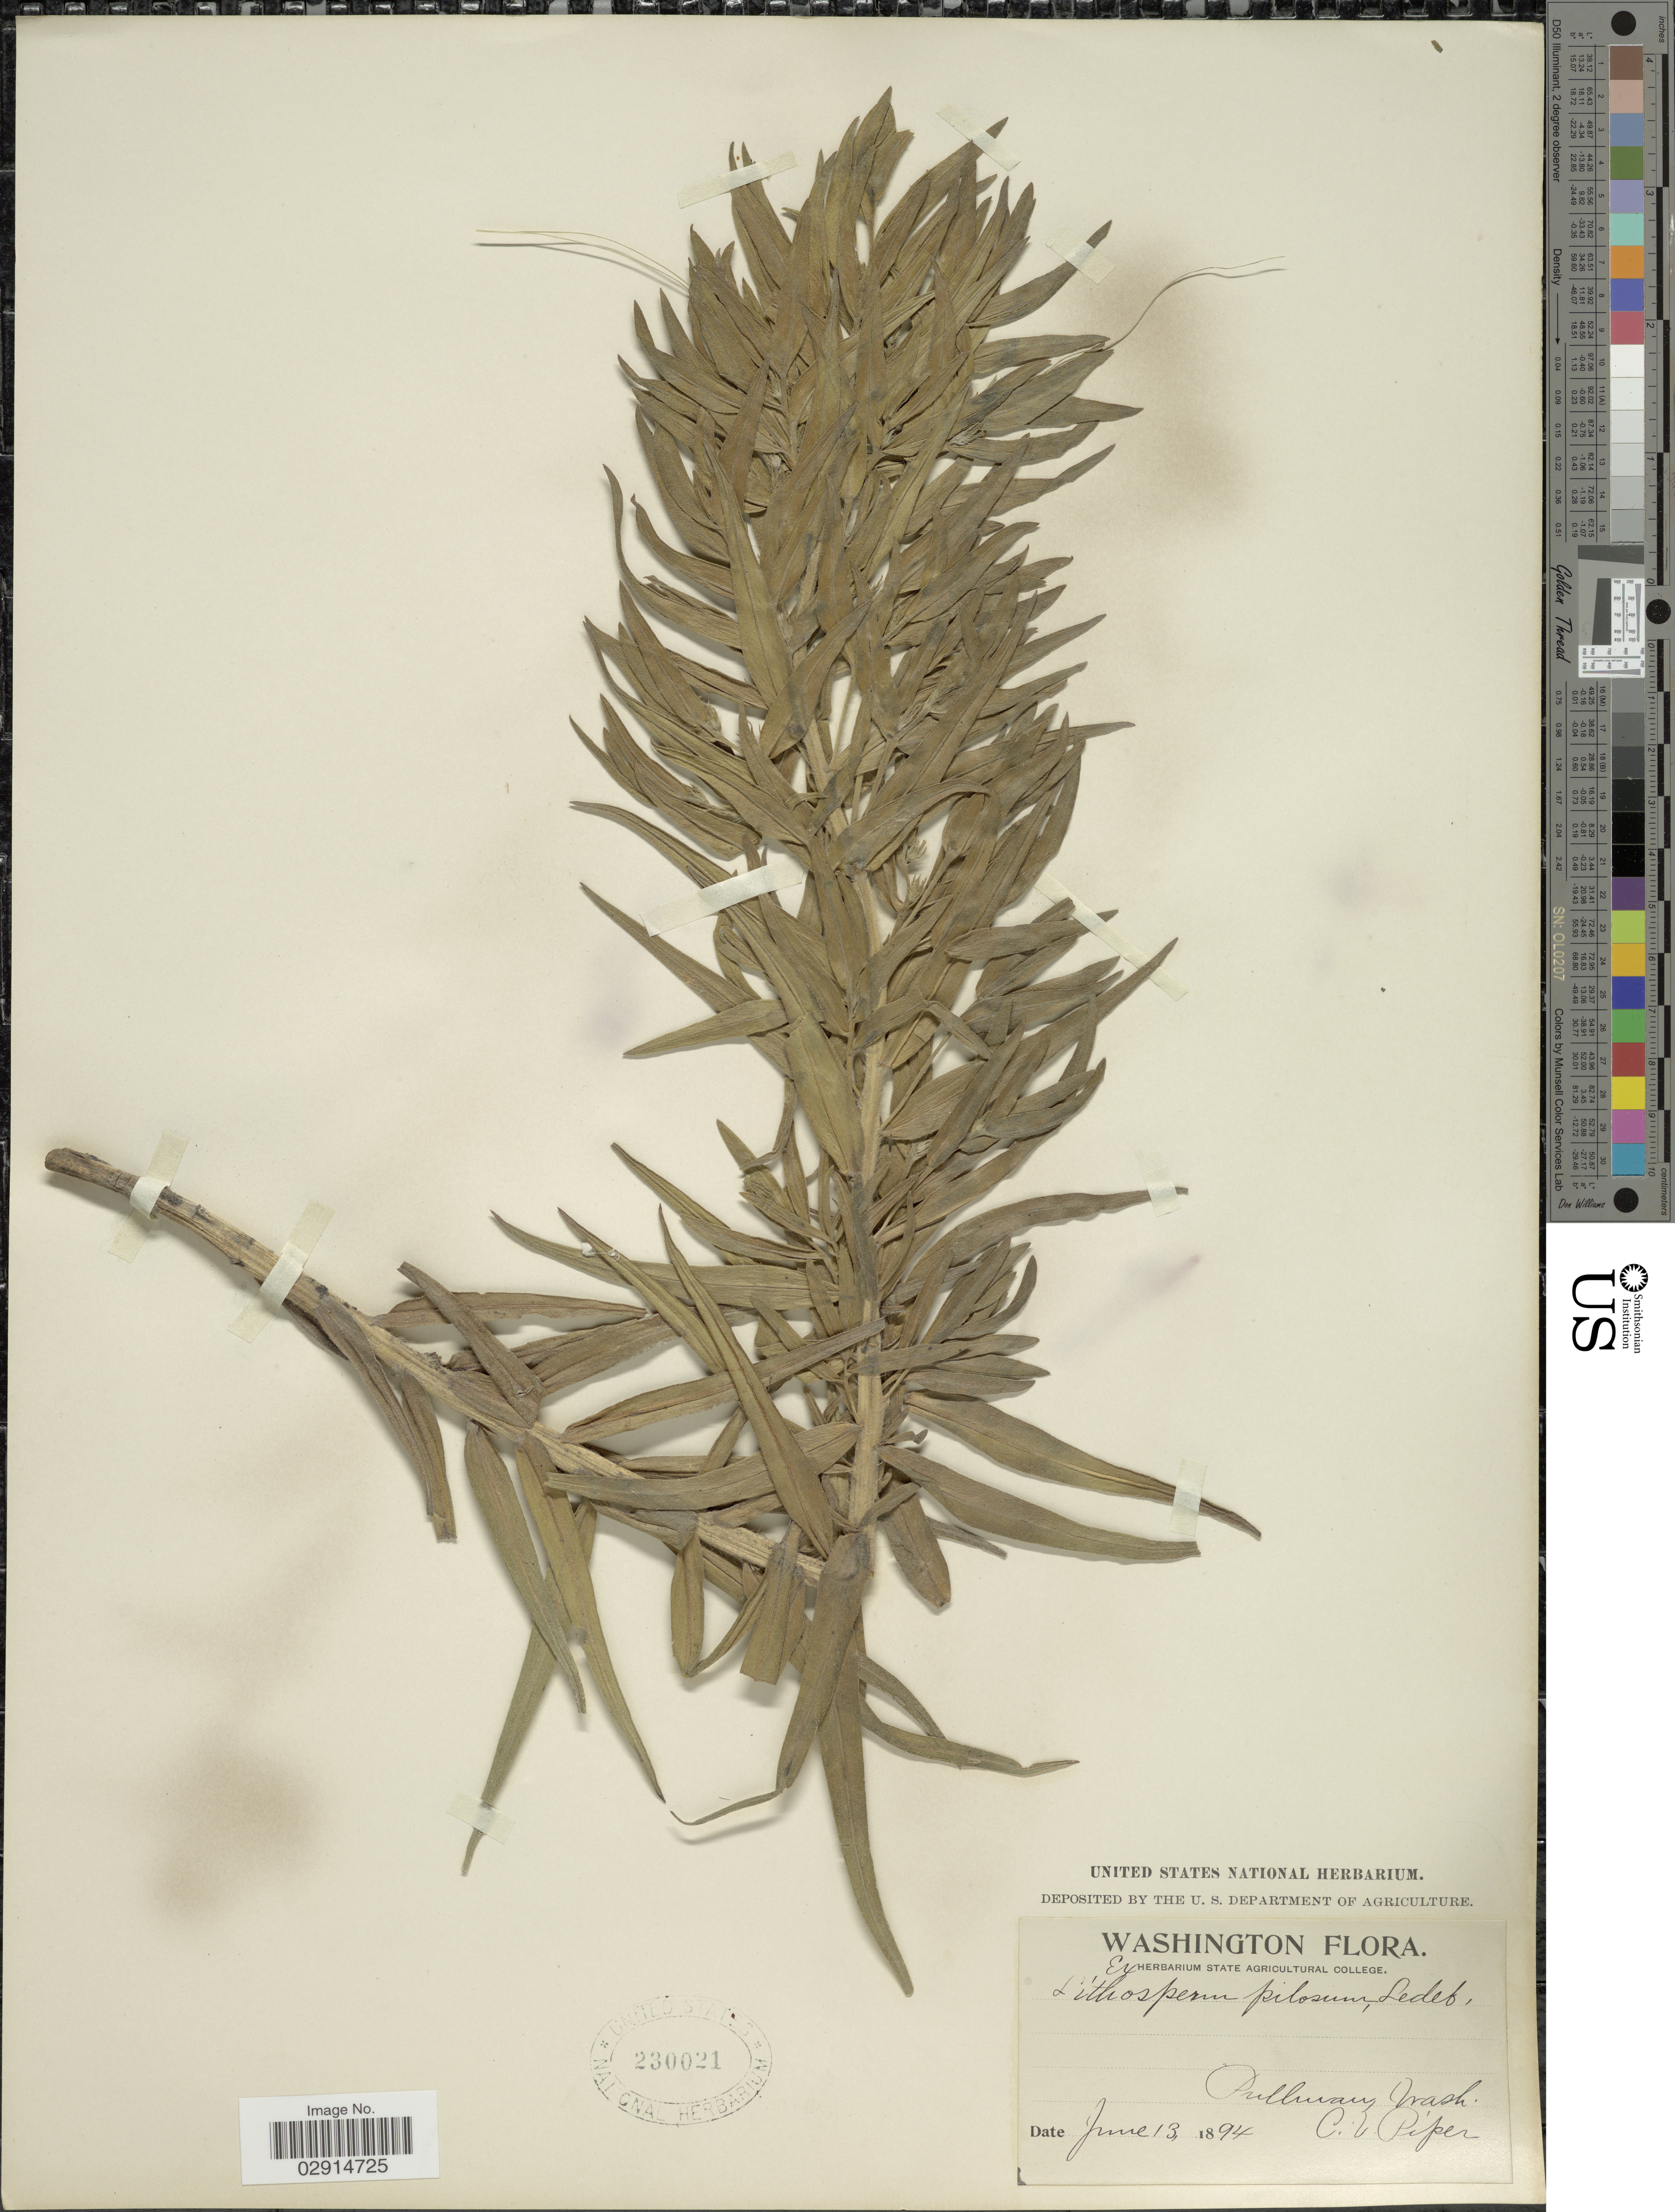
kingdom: Plantae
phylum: Tracheophyta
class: Magnoliopsida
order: Boraginales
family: Boraginaceae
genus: Lithospermum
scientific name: Lithospermum ruderale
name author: Douglas ex Lehm.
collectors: C. V. Piper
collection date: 1894-06-13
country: United States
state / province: Washington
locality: Pullway Wash.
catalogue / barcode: US 230021